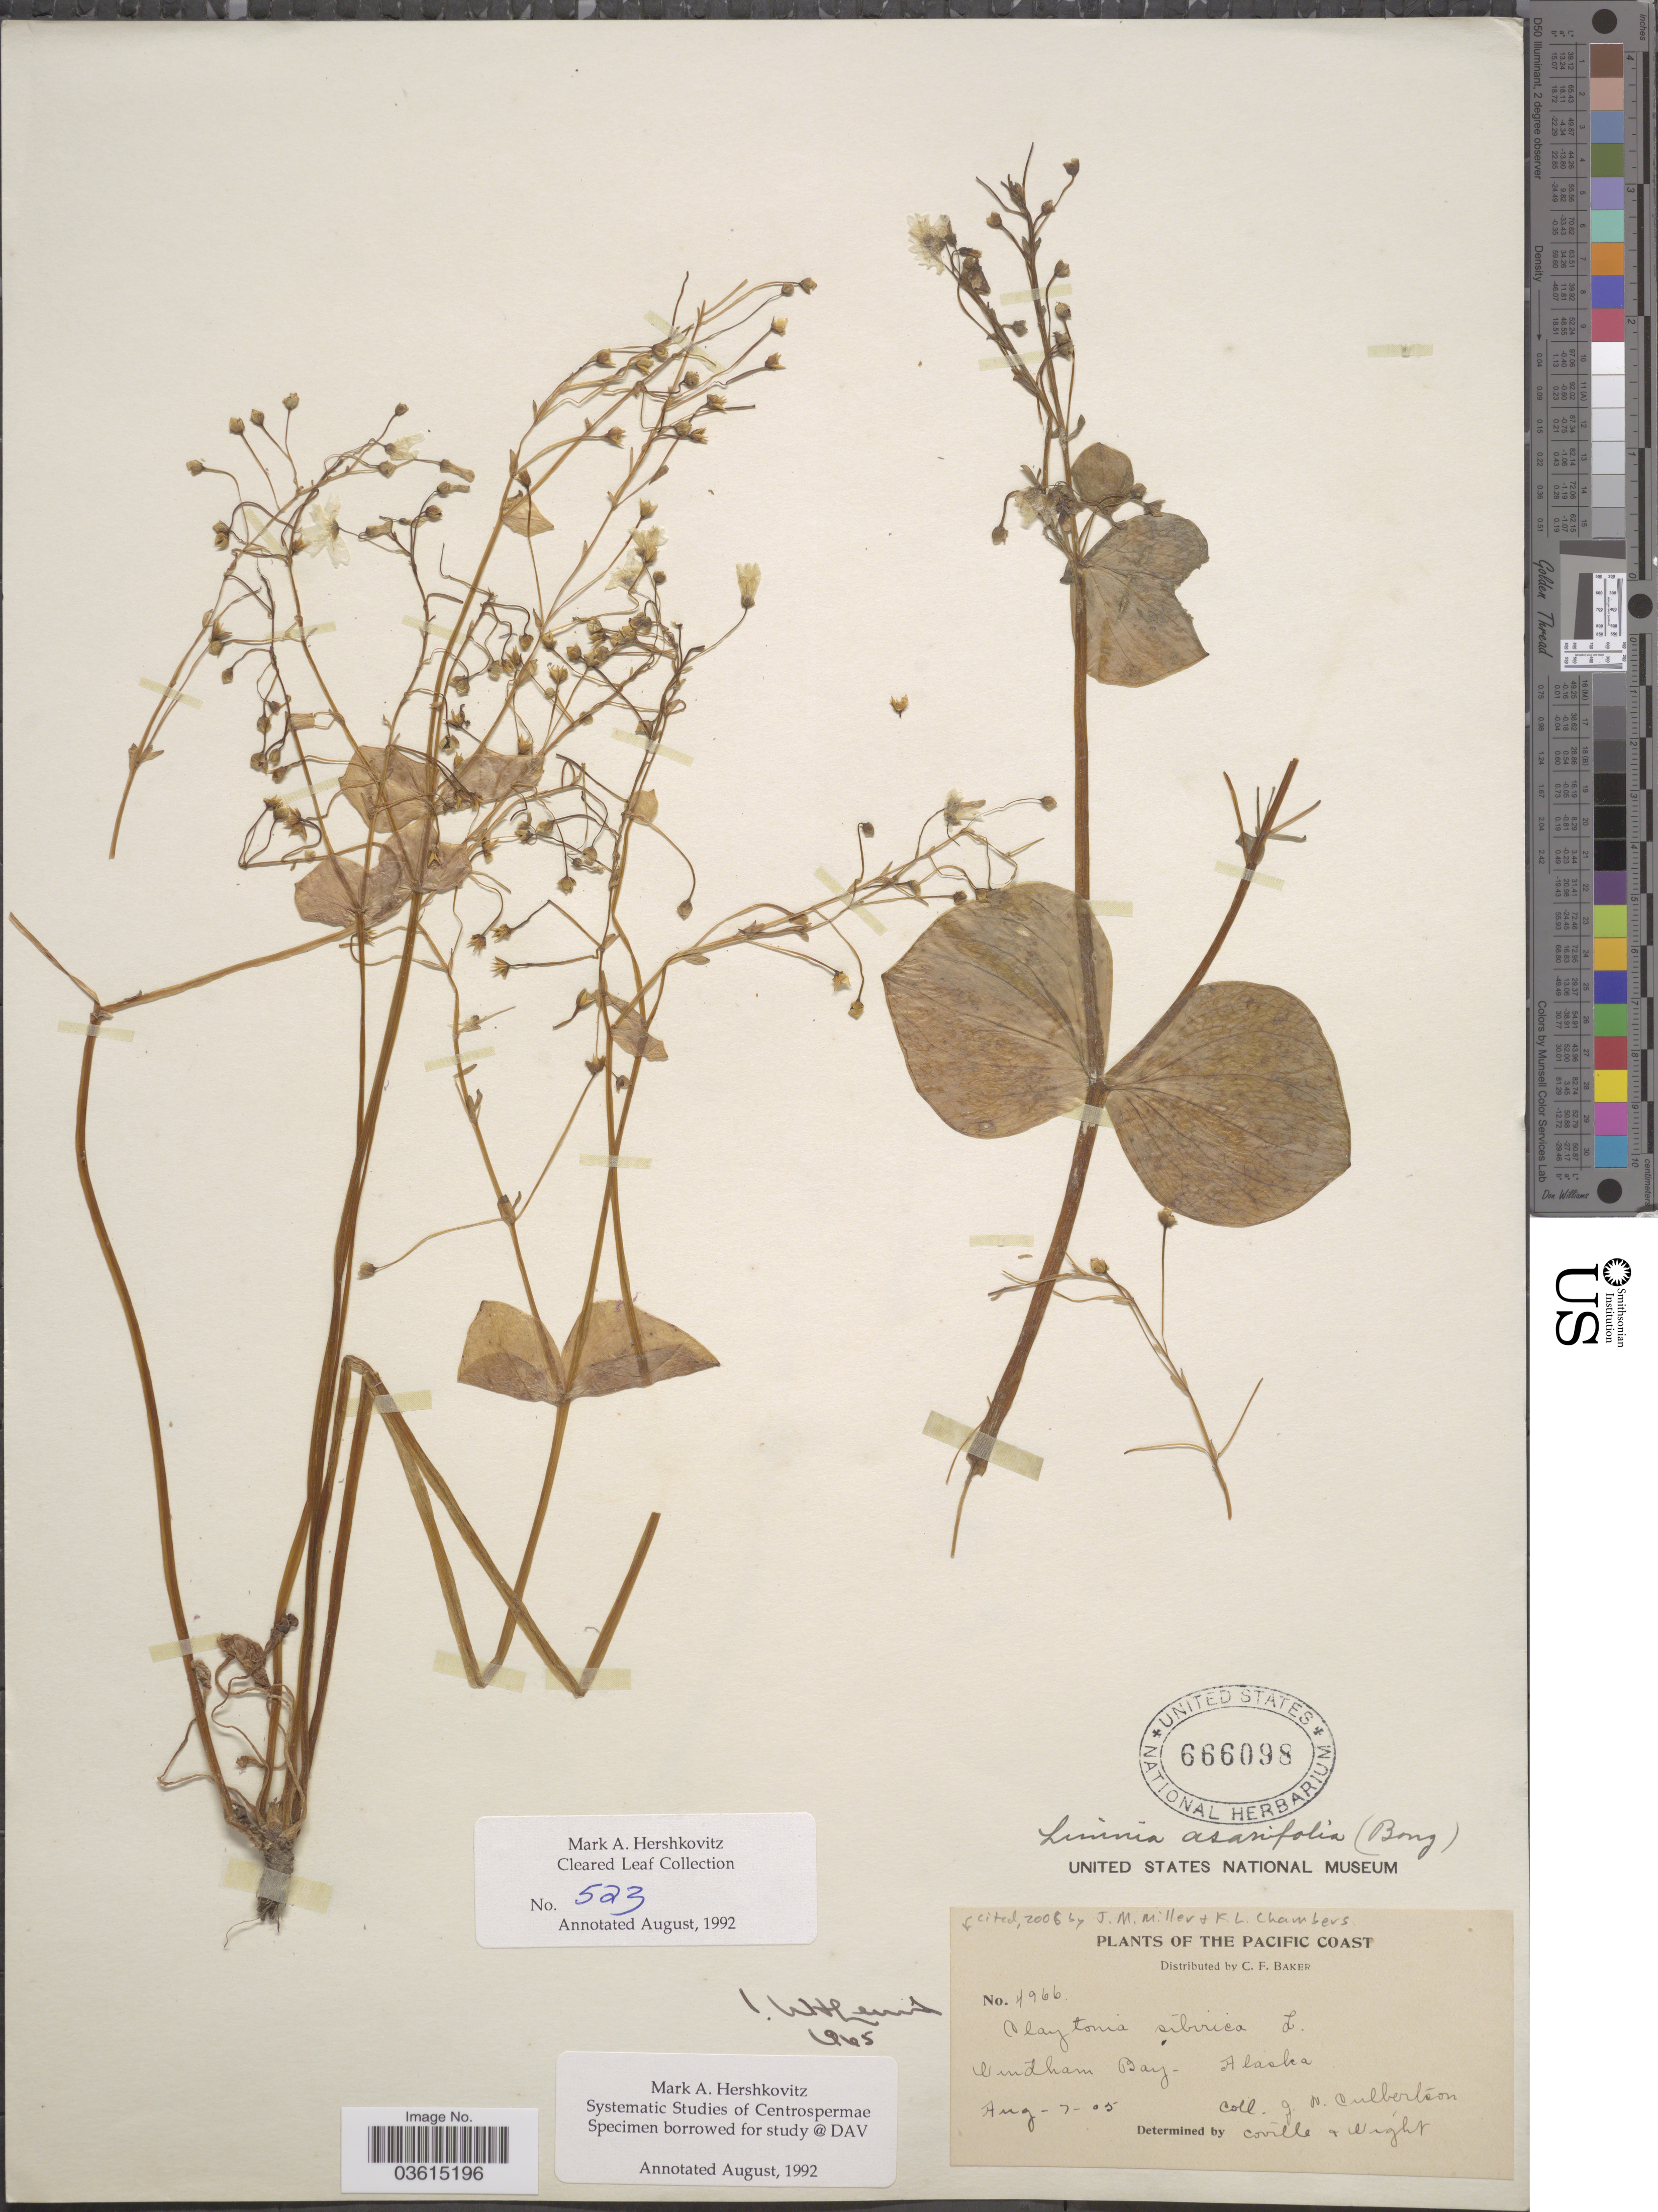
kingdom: Plantae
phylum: Tracheophyta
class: Magnoliopsida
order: Caryophyllales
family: Montiaceae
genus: Claytonia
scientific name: Claytonia sibirica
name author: L.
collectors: J. Culbertson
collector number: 4966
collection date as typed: Transcribed d/m/y: 7/8/5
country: United States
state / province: Alaska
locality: The Pacific Coast. Windham Bay.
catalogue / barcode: US 666098